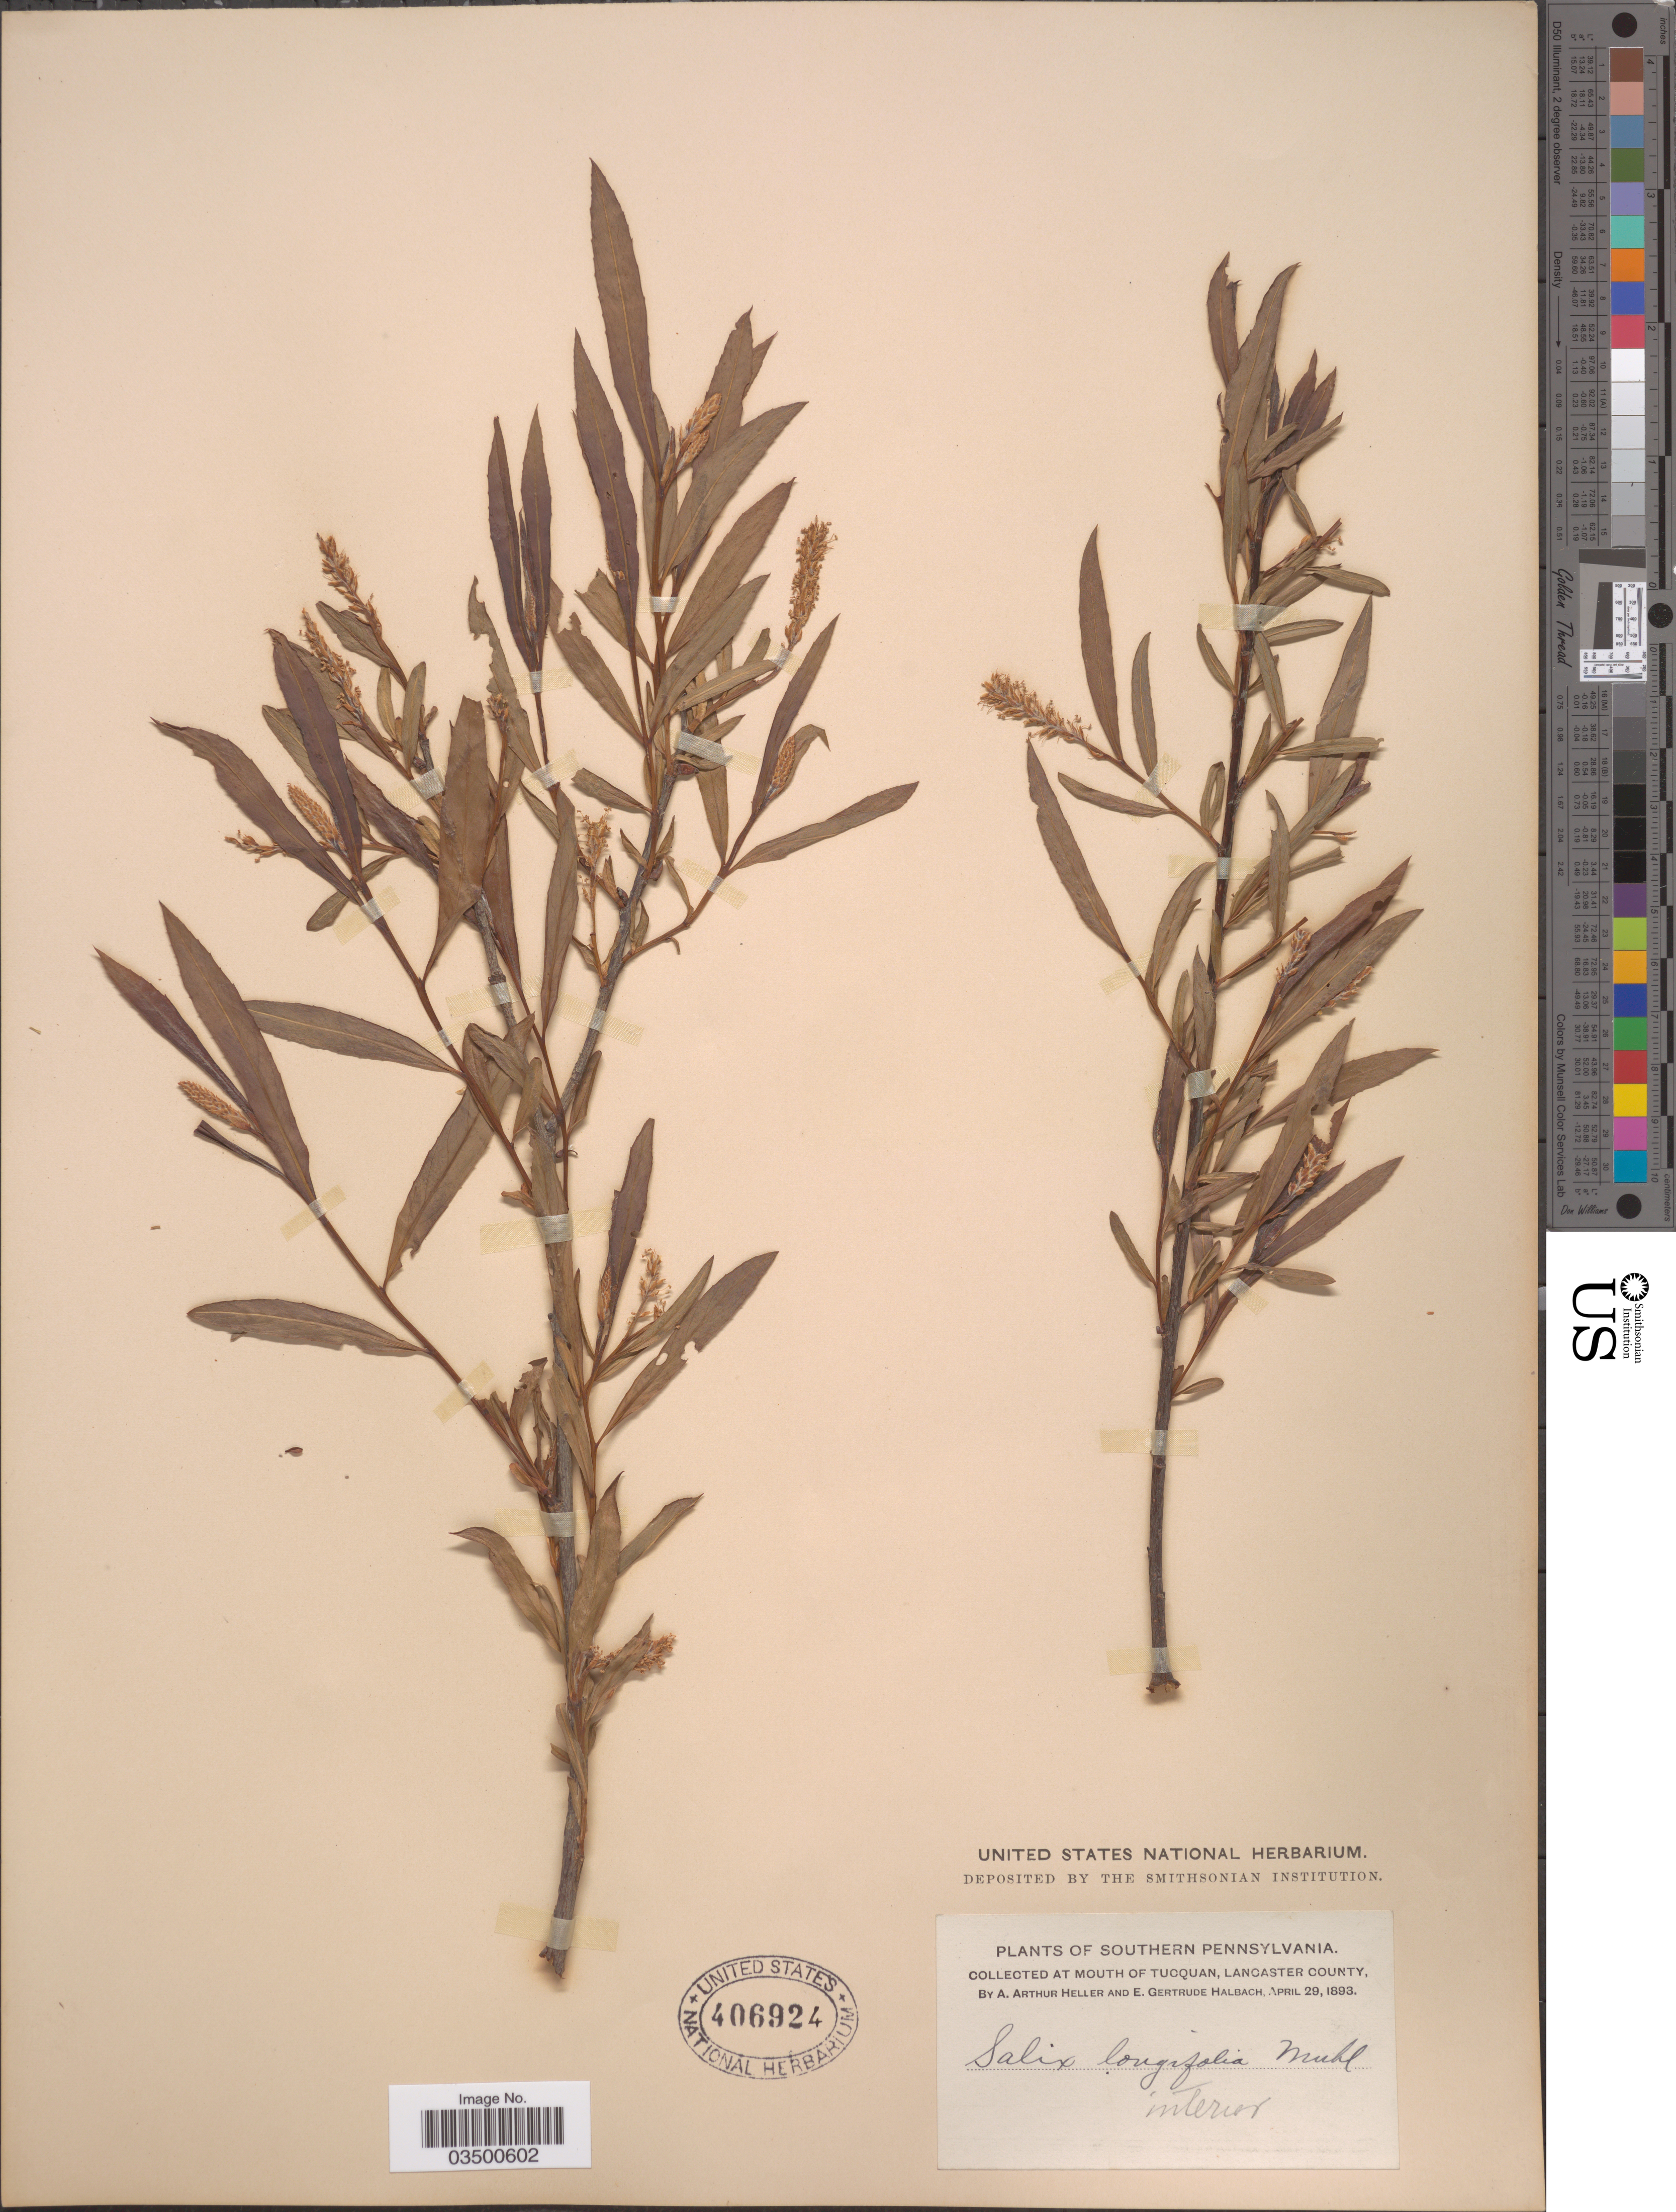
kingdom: Plantae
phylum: Tracheophyta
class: Magnoliopsida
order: Malpighiales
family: Salicaceae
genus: Salix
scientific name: Salix interior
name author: Rowlee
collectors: A. A. Heller & E. G. Halbach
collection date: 1893-04-29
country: United States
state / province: Pennsylvania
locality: Southern Pennsylvania. At mouth of Tucquan, Lancaster County. Interior.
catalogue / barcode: US 406924